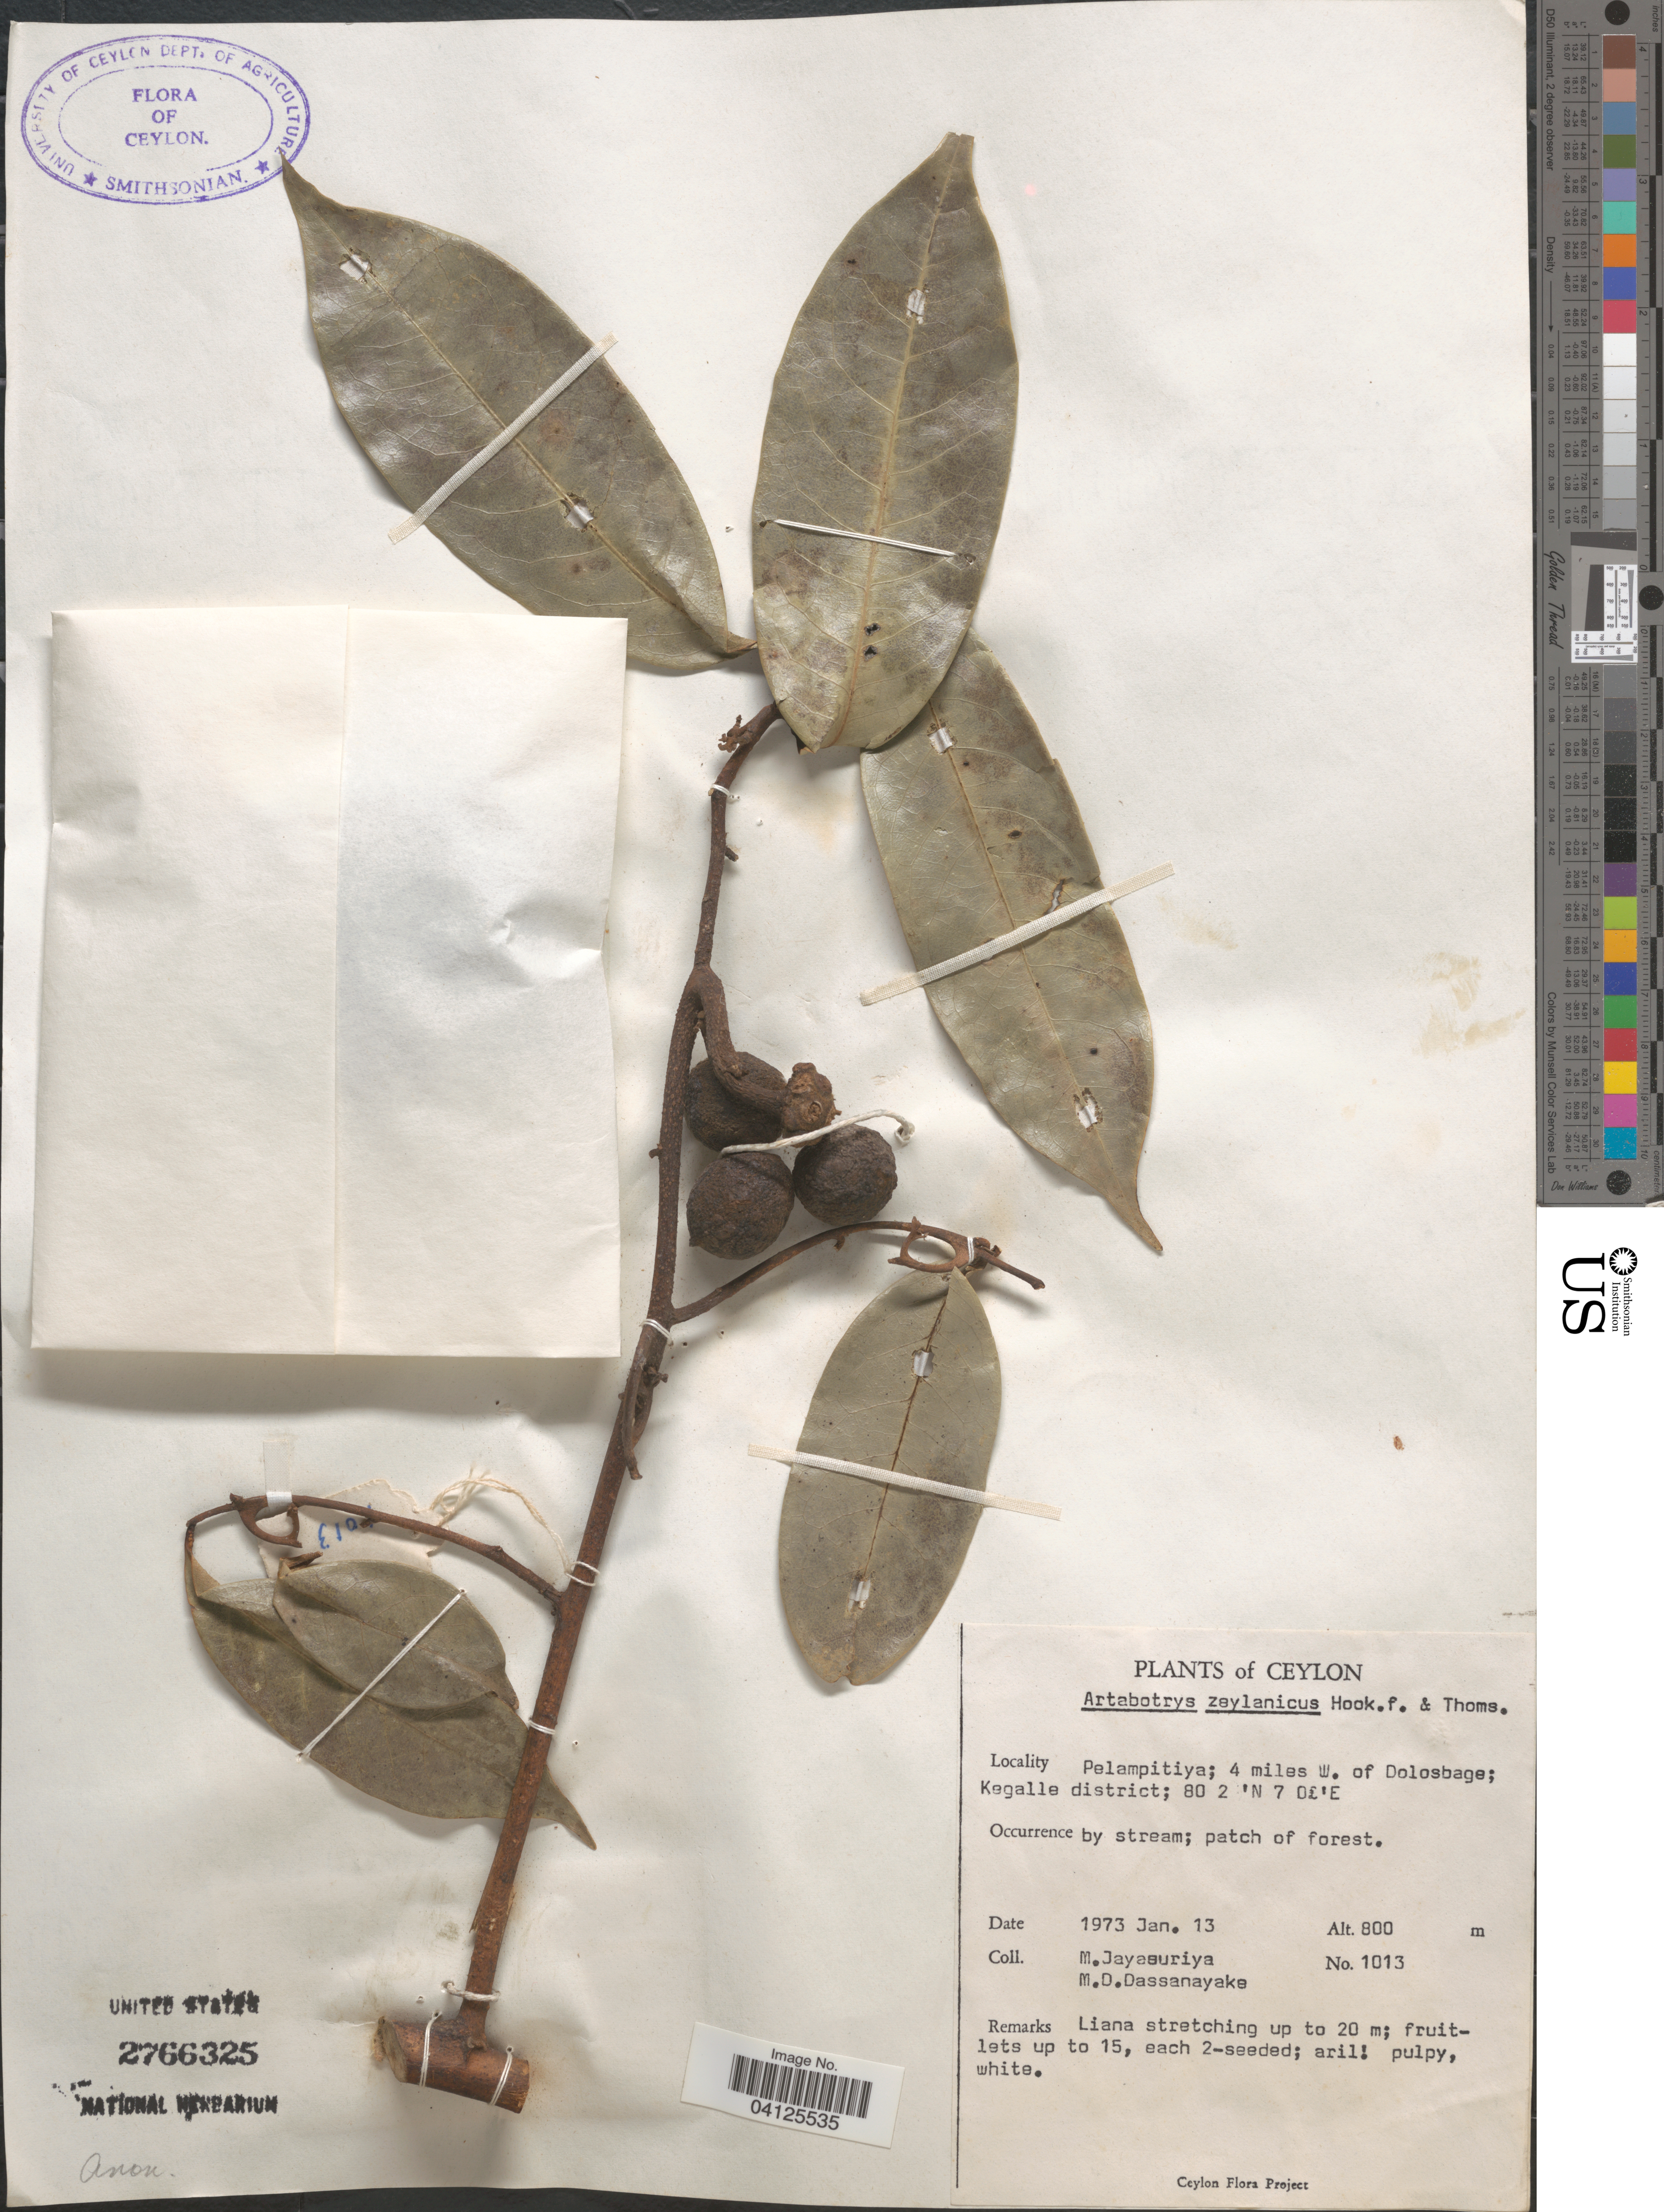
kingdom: Plantae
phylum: Tracheophyta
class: Magnoliopsida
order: Magnoliales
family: Annonaceae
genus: Artabotrys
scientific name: Artabotrys zeylanicus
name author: Hook. f. & Thomson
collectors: M. Jayasuriya & M. D. Dassanayake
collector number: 1013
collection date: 1973-01-13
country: Sri Lanka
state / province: Sabaragamuwa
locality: Ceylon. Pelampitiya; 4 miles W. of Dolosbage; Kegalle district.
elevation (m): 800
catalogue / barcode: US 2766325